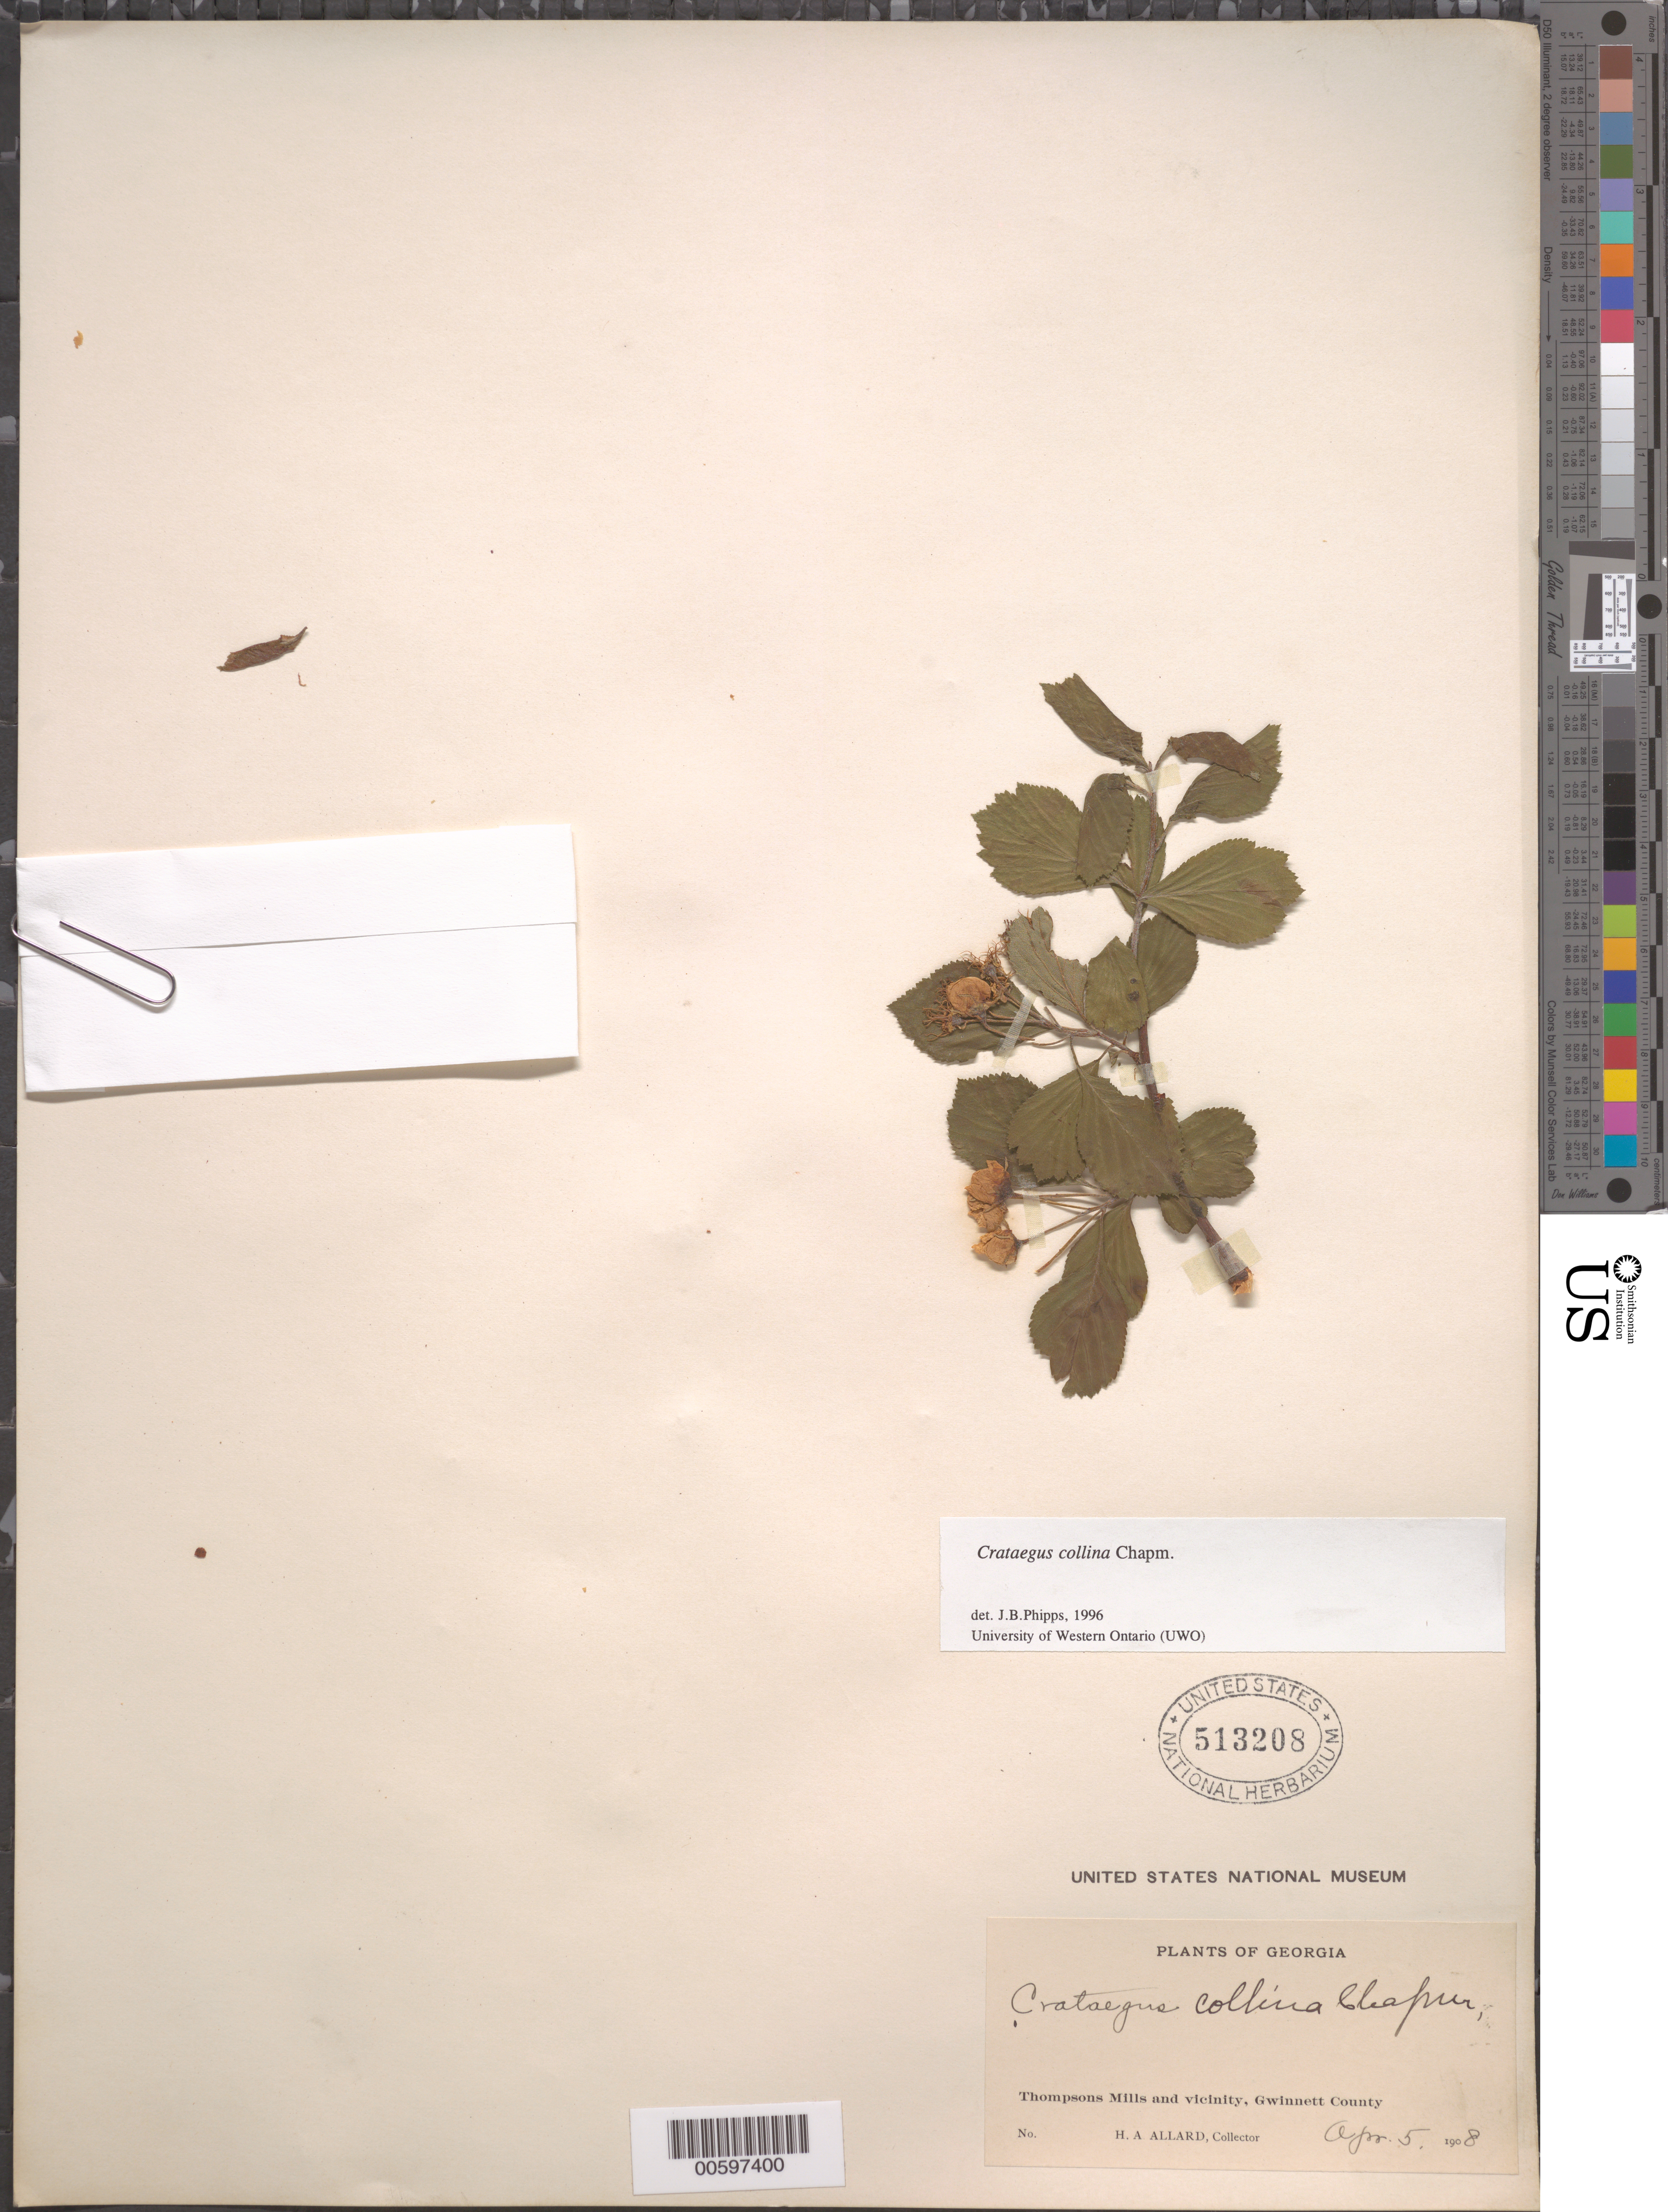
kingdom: Plantae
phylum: Tracheophyta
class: Magnoliopsida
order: Rosales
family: Rosaceae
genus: Crataegus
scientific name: Crataegus collina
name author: Chapm.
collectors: H. A. Allard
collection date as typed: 05 Apr 1908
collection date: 1908-04-05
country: United States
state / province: Georgia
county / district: Gwinnett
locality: Thompsons Mills and vicinity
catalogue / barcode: US 513208